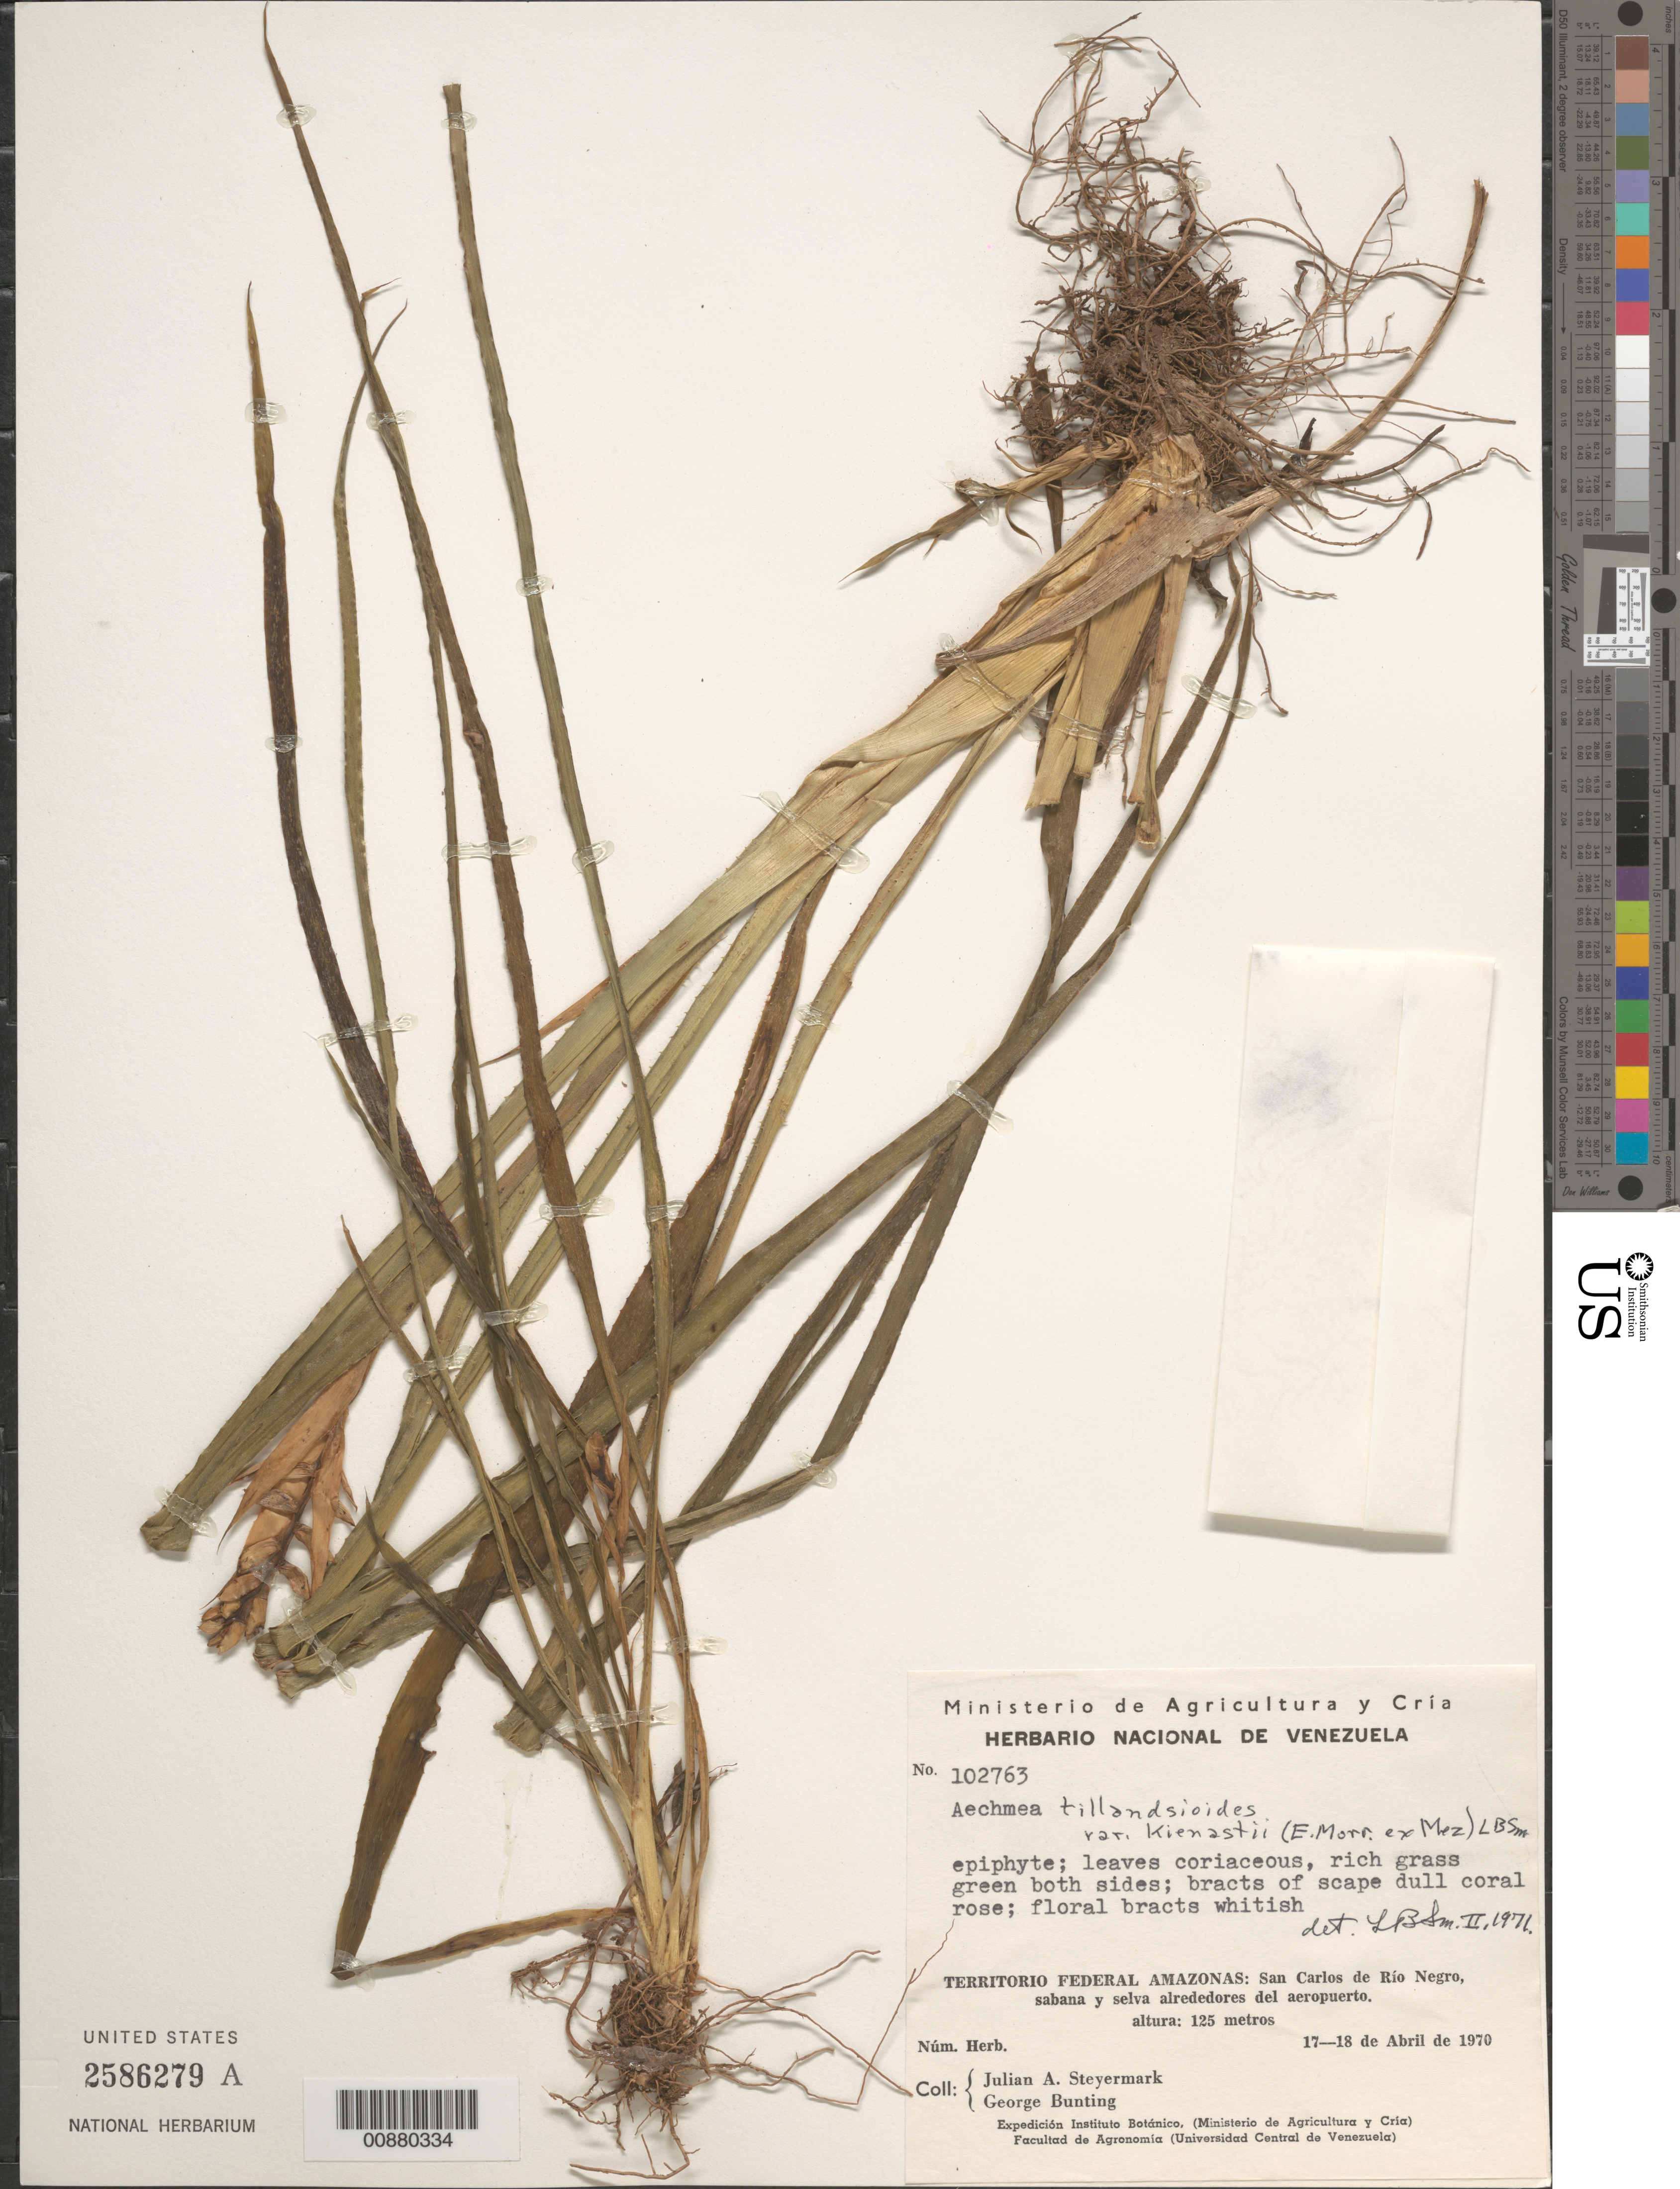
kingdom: Plantae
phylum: Tracheophyta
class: Liliopsida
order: Poales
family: Bromeliaceae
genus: Aechmea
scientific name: Aechmea tillandsioides var. kienastii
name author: (É. Morren ex Mez) L.B. Sm.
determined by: Smith, Lyman B., (US), NMNH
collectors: J. Steyermark & G. S. Bunting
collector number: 102763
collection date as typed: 17-Apr-70 to 18-Apr-70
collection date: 1970-04-17/1970-04-18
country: Venezuela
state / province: Amazonas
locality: San Carlos de Río Negro, alrededores del aeropuerto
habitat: Savanna and forest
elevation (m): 125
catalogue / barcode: US 2586279A